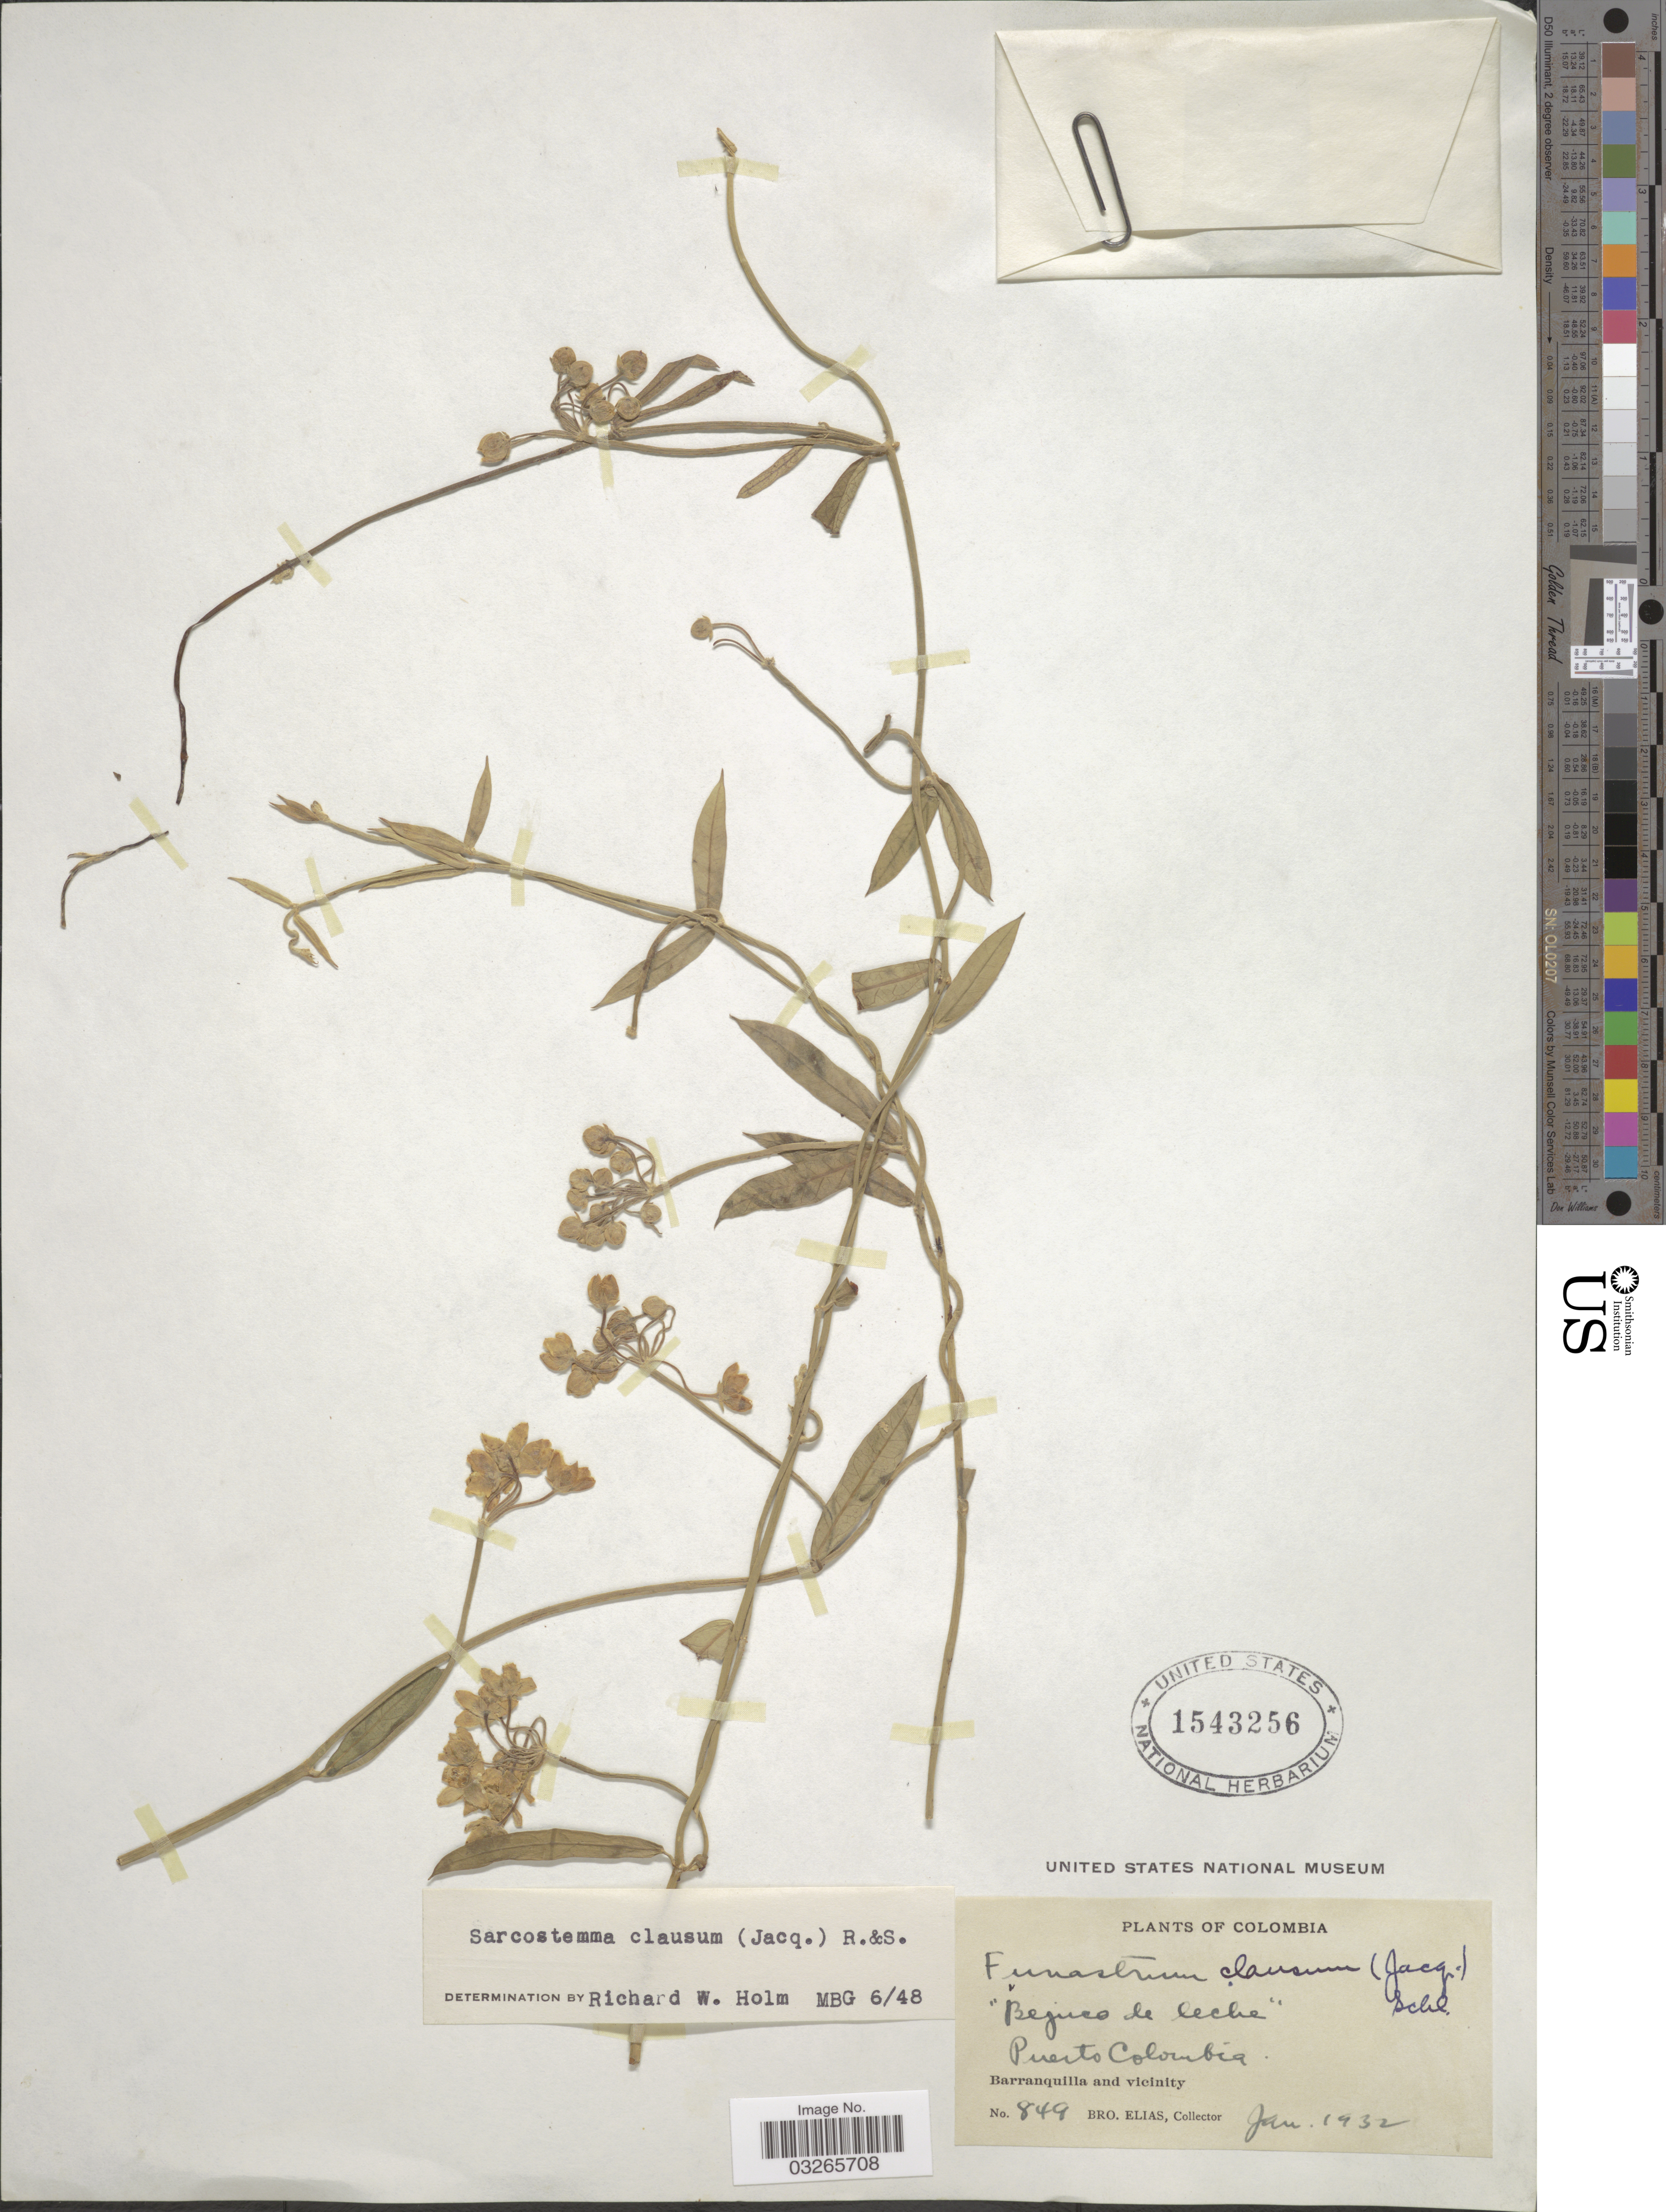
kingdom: Plantae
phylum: Tracheophyta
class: Magnoliopsida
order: Gentianales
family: Apocynaceae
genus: Sarcostemma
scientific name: Sarcostemma clausum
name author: (Jacq.) Schult.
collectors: Bro. Elias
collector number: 849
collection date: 1932-01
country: Colombia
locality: Puerto Colombia. Barranquilla and vicinity.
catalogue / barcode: US 1543256